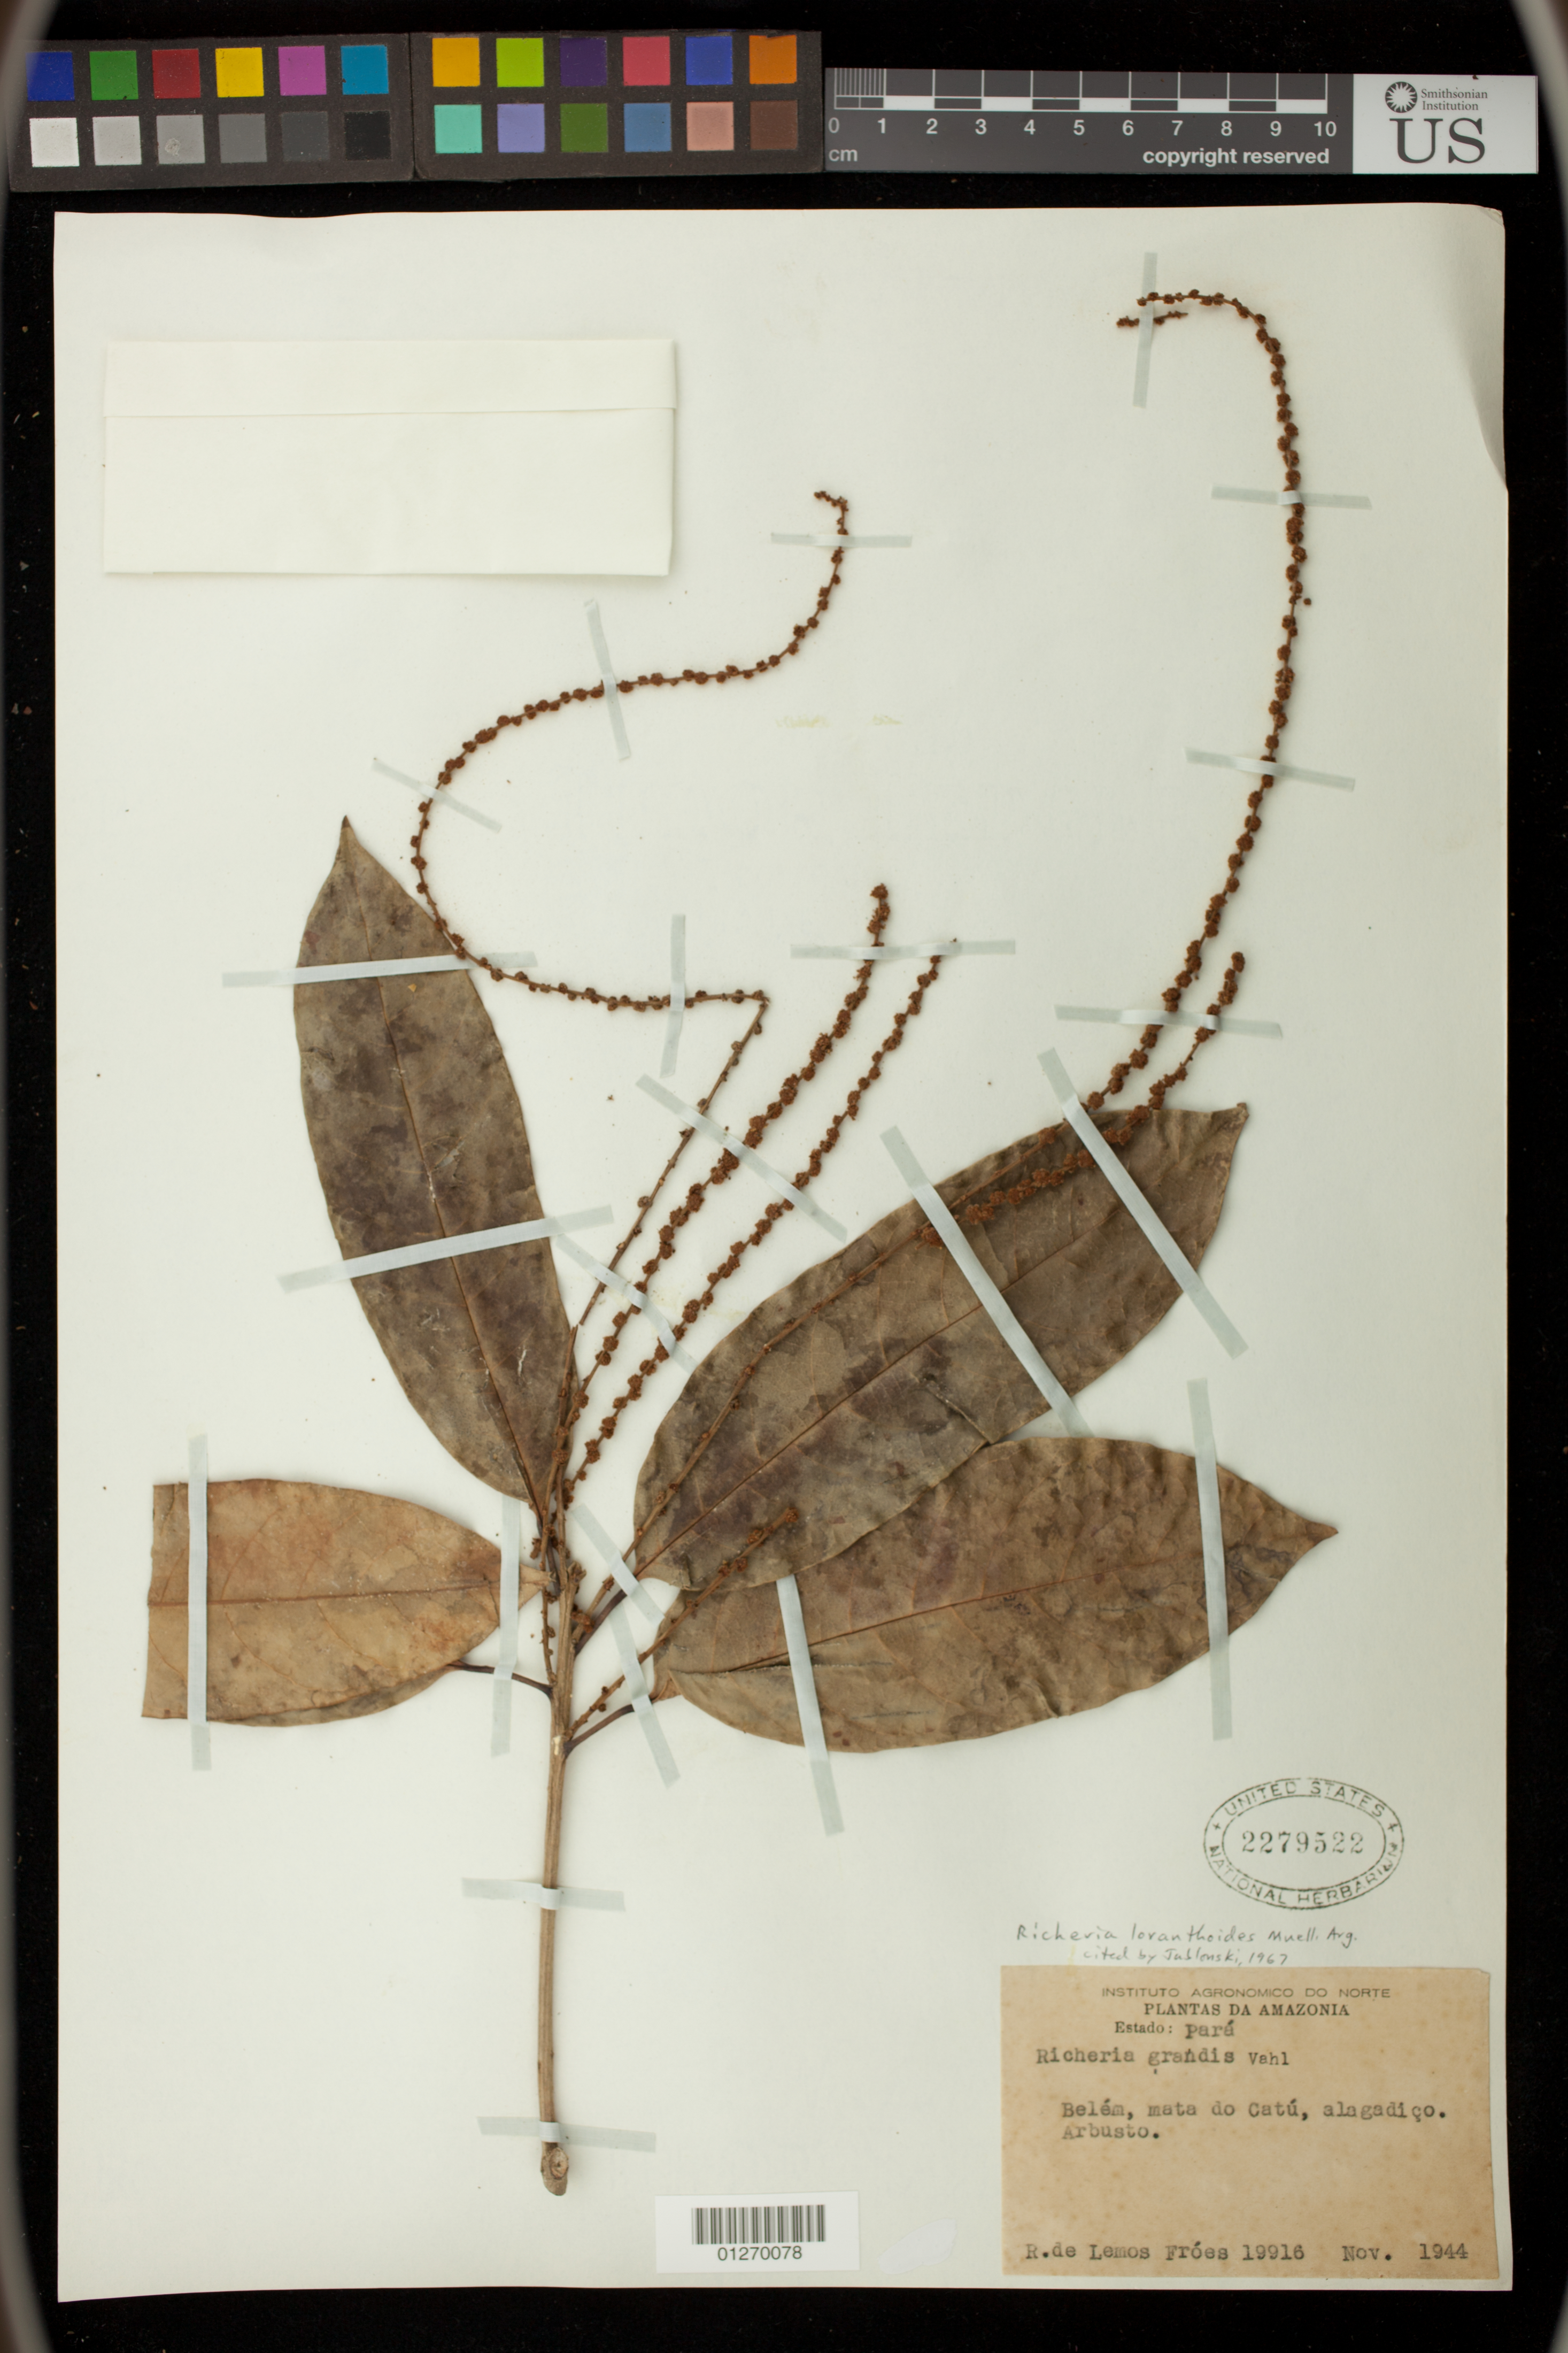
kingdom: Plantae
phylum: Tracheophyta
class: Magnoliopsida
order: Malpighiales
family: Picrodendraceae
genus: Podocalyx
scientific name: Podocalyx loranthoides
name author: Klotzsch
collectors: R. L. Fróes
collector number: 19916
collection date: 1944-11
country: Brazil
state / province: Pará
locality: Belém, mata de Catú, alagadiço. Arbusto.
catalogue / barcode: US 2279522